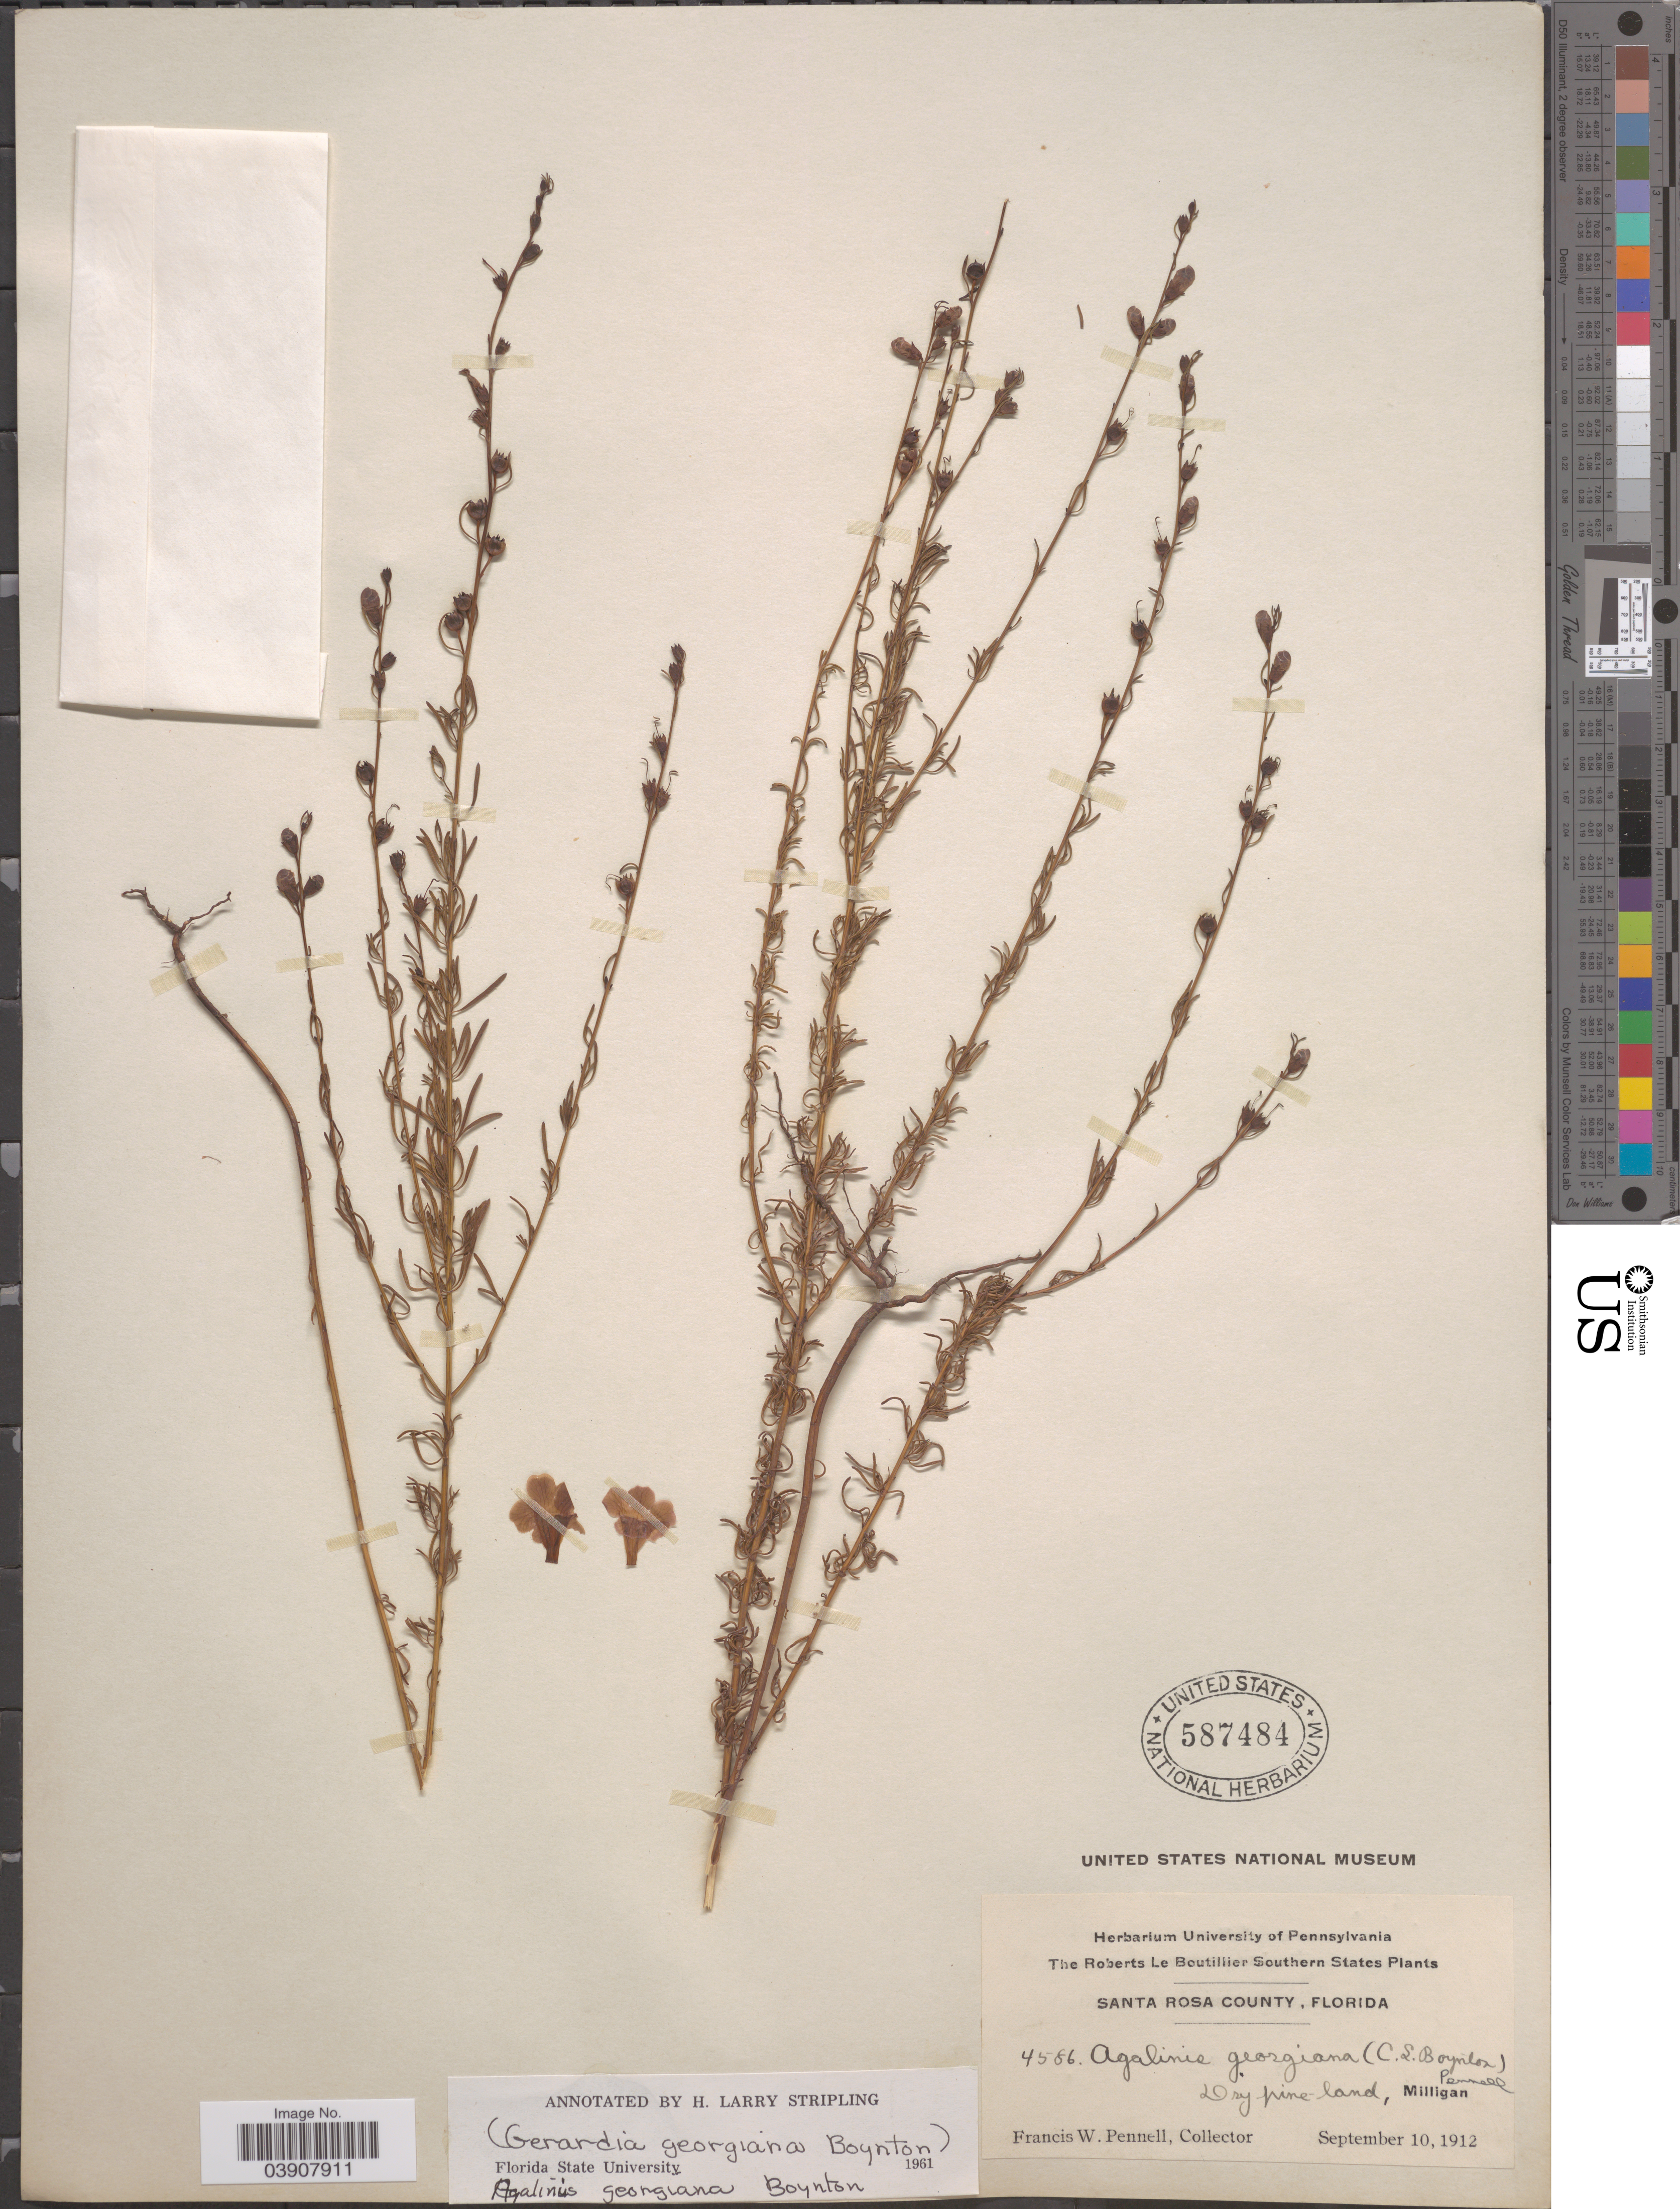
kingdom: Plantae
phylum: Tracheophyta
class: Magnoliopsida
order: Lamiales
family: Orobanchaceae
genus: Agalinis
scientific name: Agalinis georgiana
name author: (C.L. Boynton) Pennell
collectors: F. W. Pennell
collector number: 4586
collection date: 1912-09-10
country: United States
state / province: Florida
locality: Southern States. Santa Rosa County. Milligan.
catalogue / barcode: US 587484